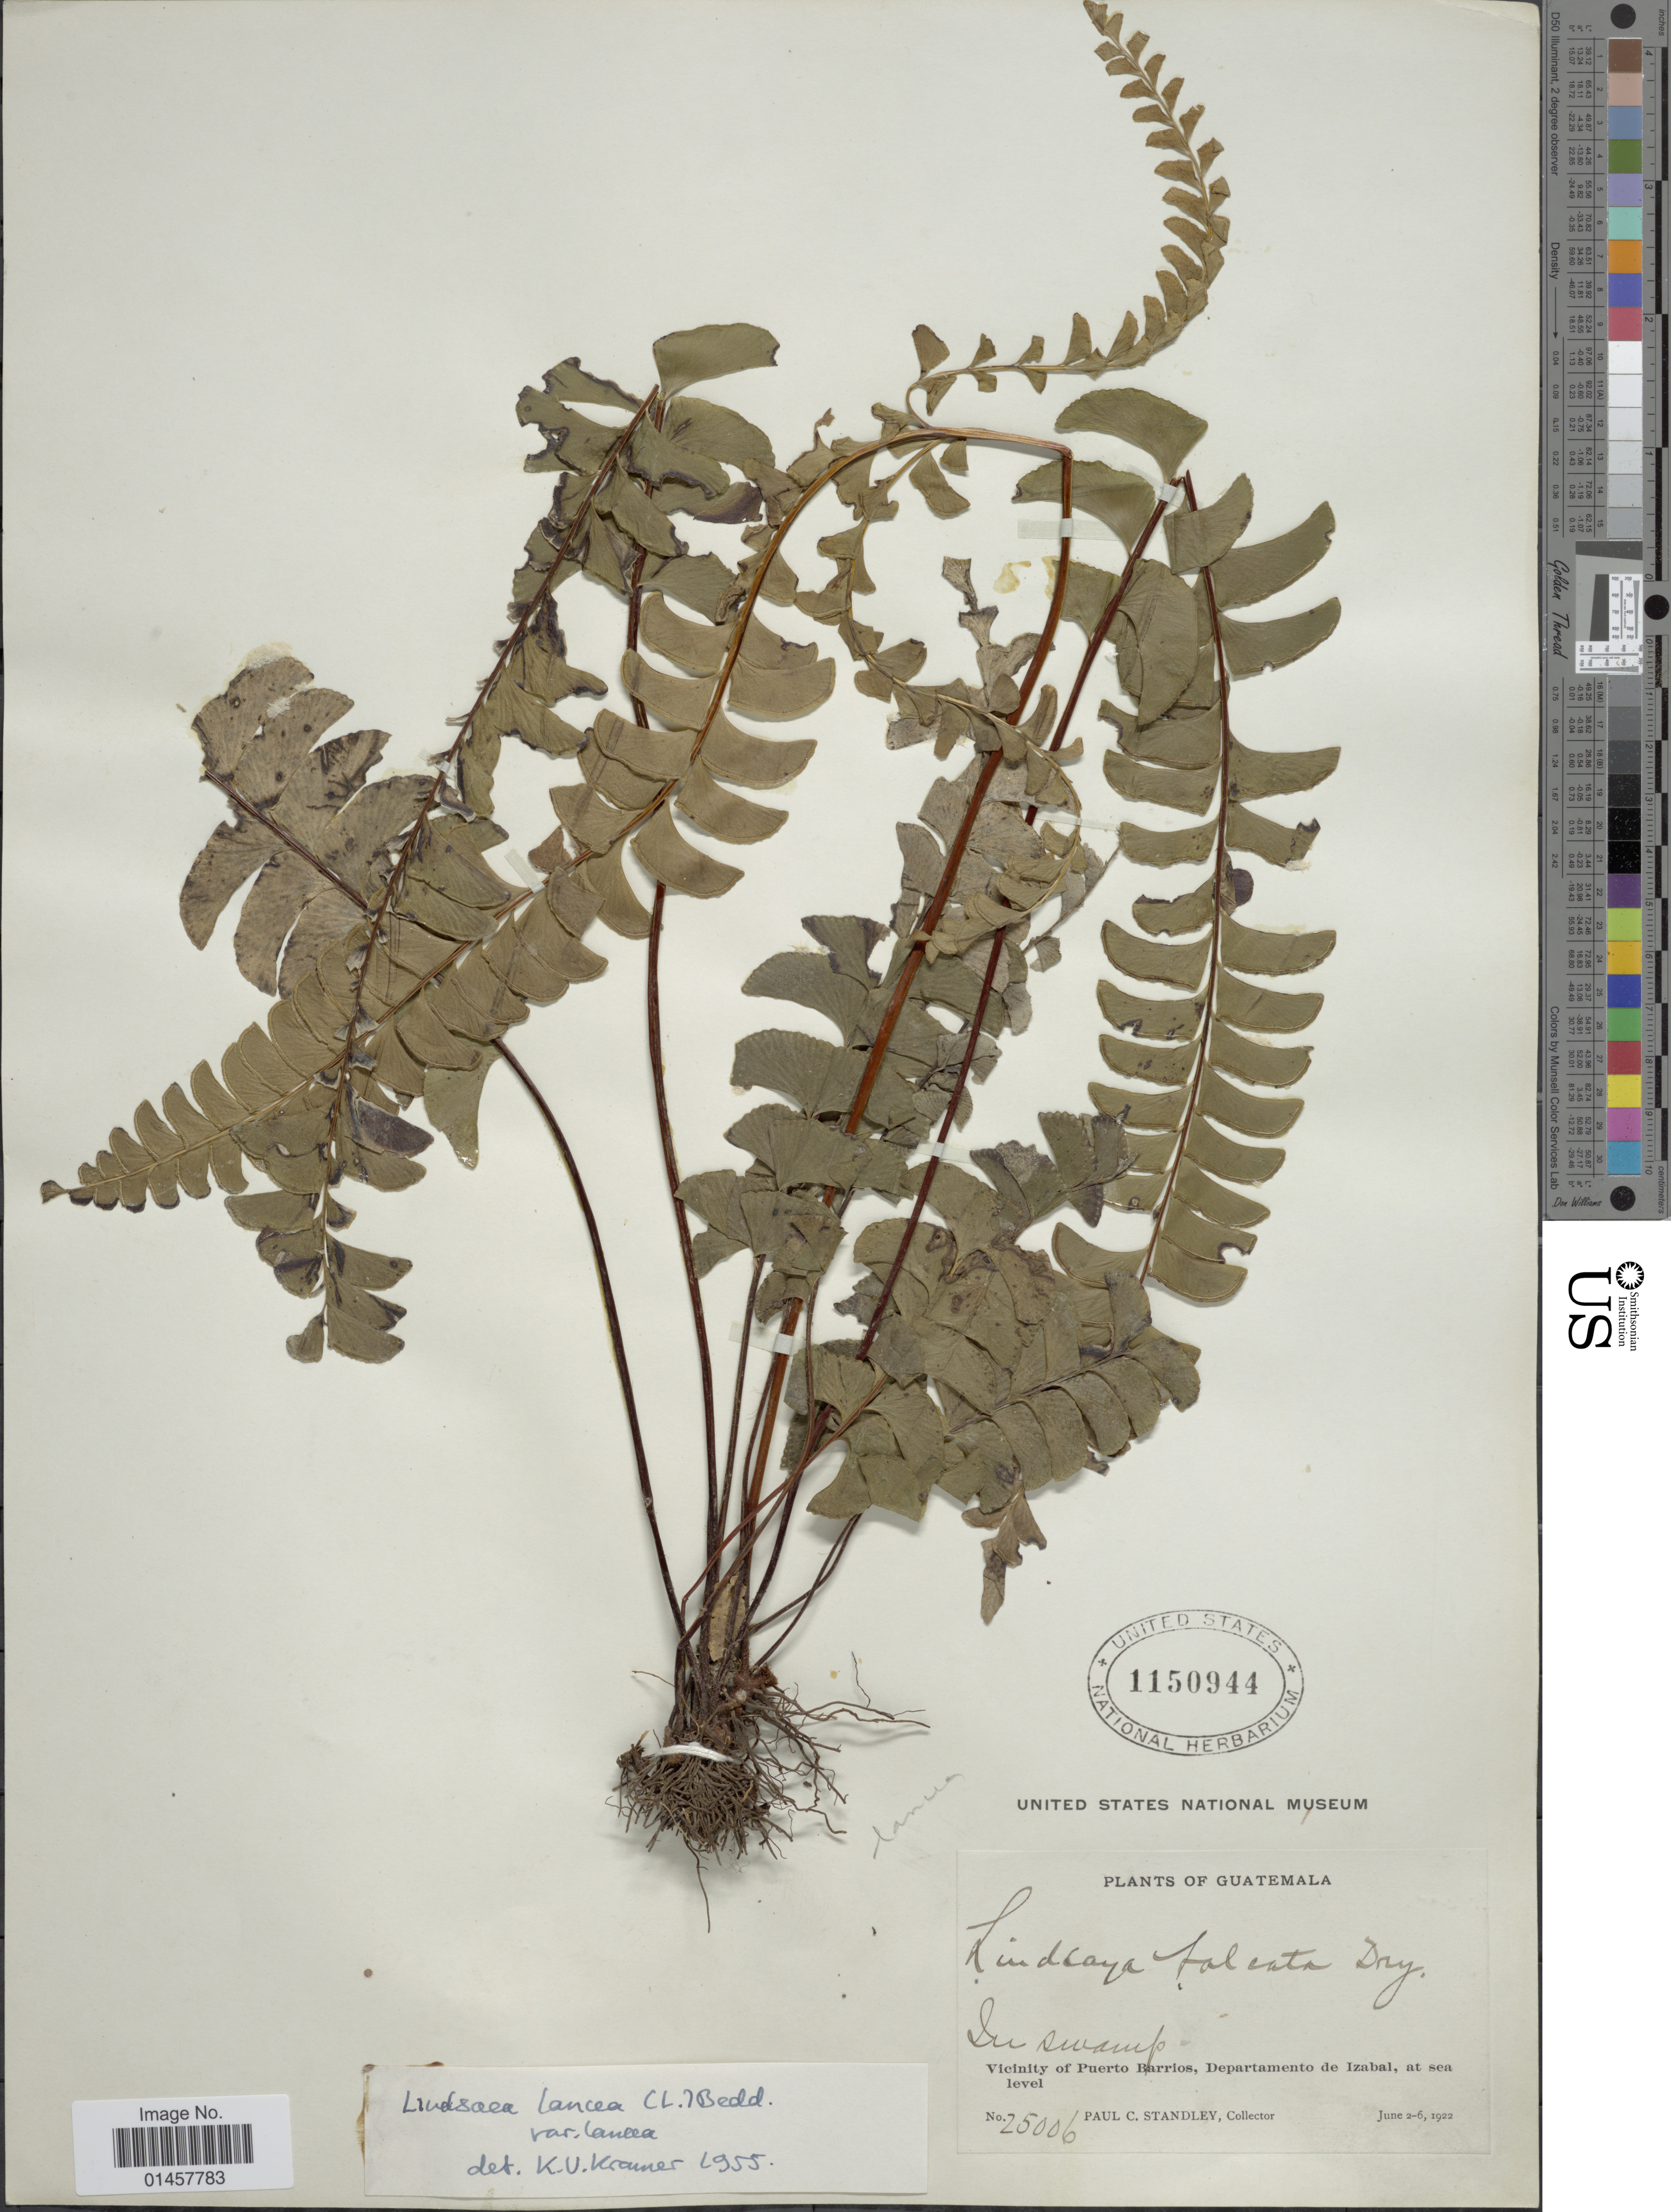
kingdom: Plantae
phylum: Tracheophyta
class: Polypodiopsida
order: Polypodiales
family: Lindsaeaceae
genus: Lindsaea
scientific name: Lindsaea lancea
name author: (L.) Bedd.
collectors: P. C. Standley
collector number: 25006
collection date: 1922-06-02/1922-06-06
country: Guatemala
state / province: Izabal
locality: In swamp, Vicinity of Puerto Barrios, Departamento de Izabal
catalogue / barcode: US 1150944